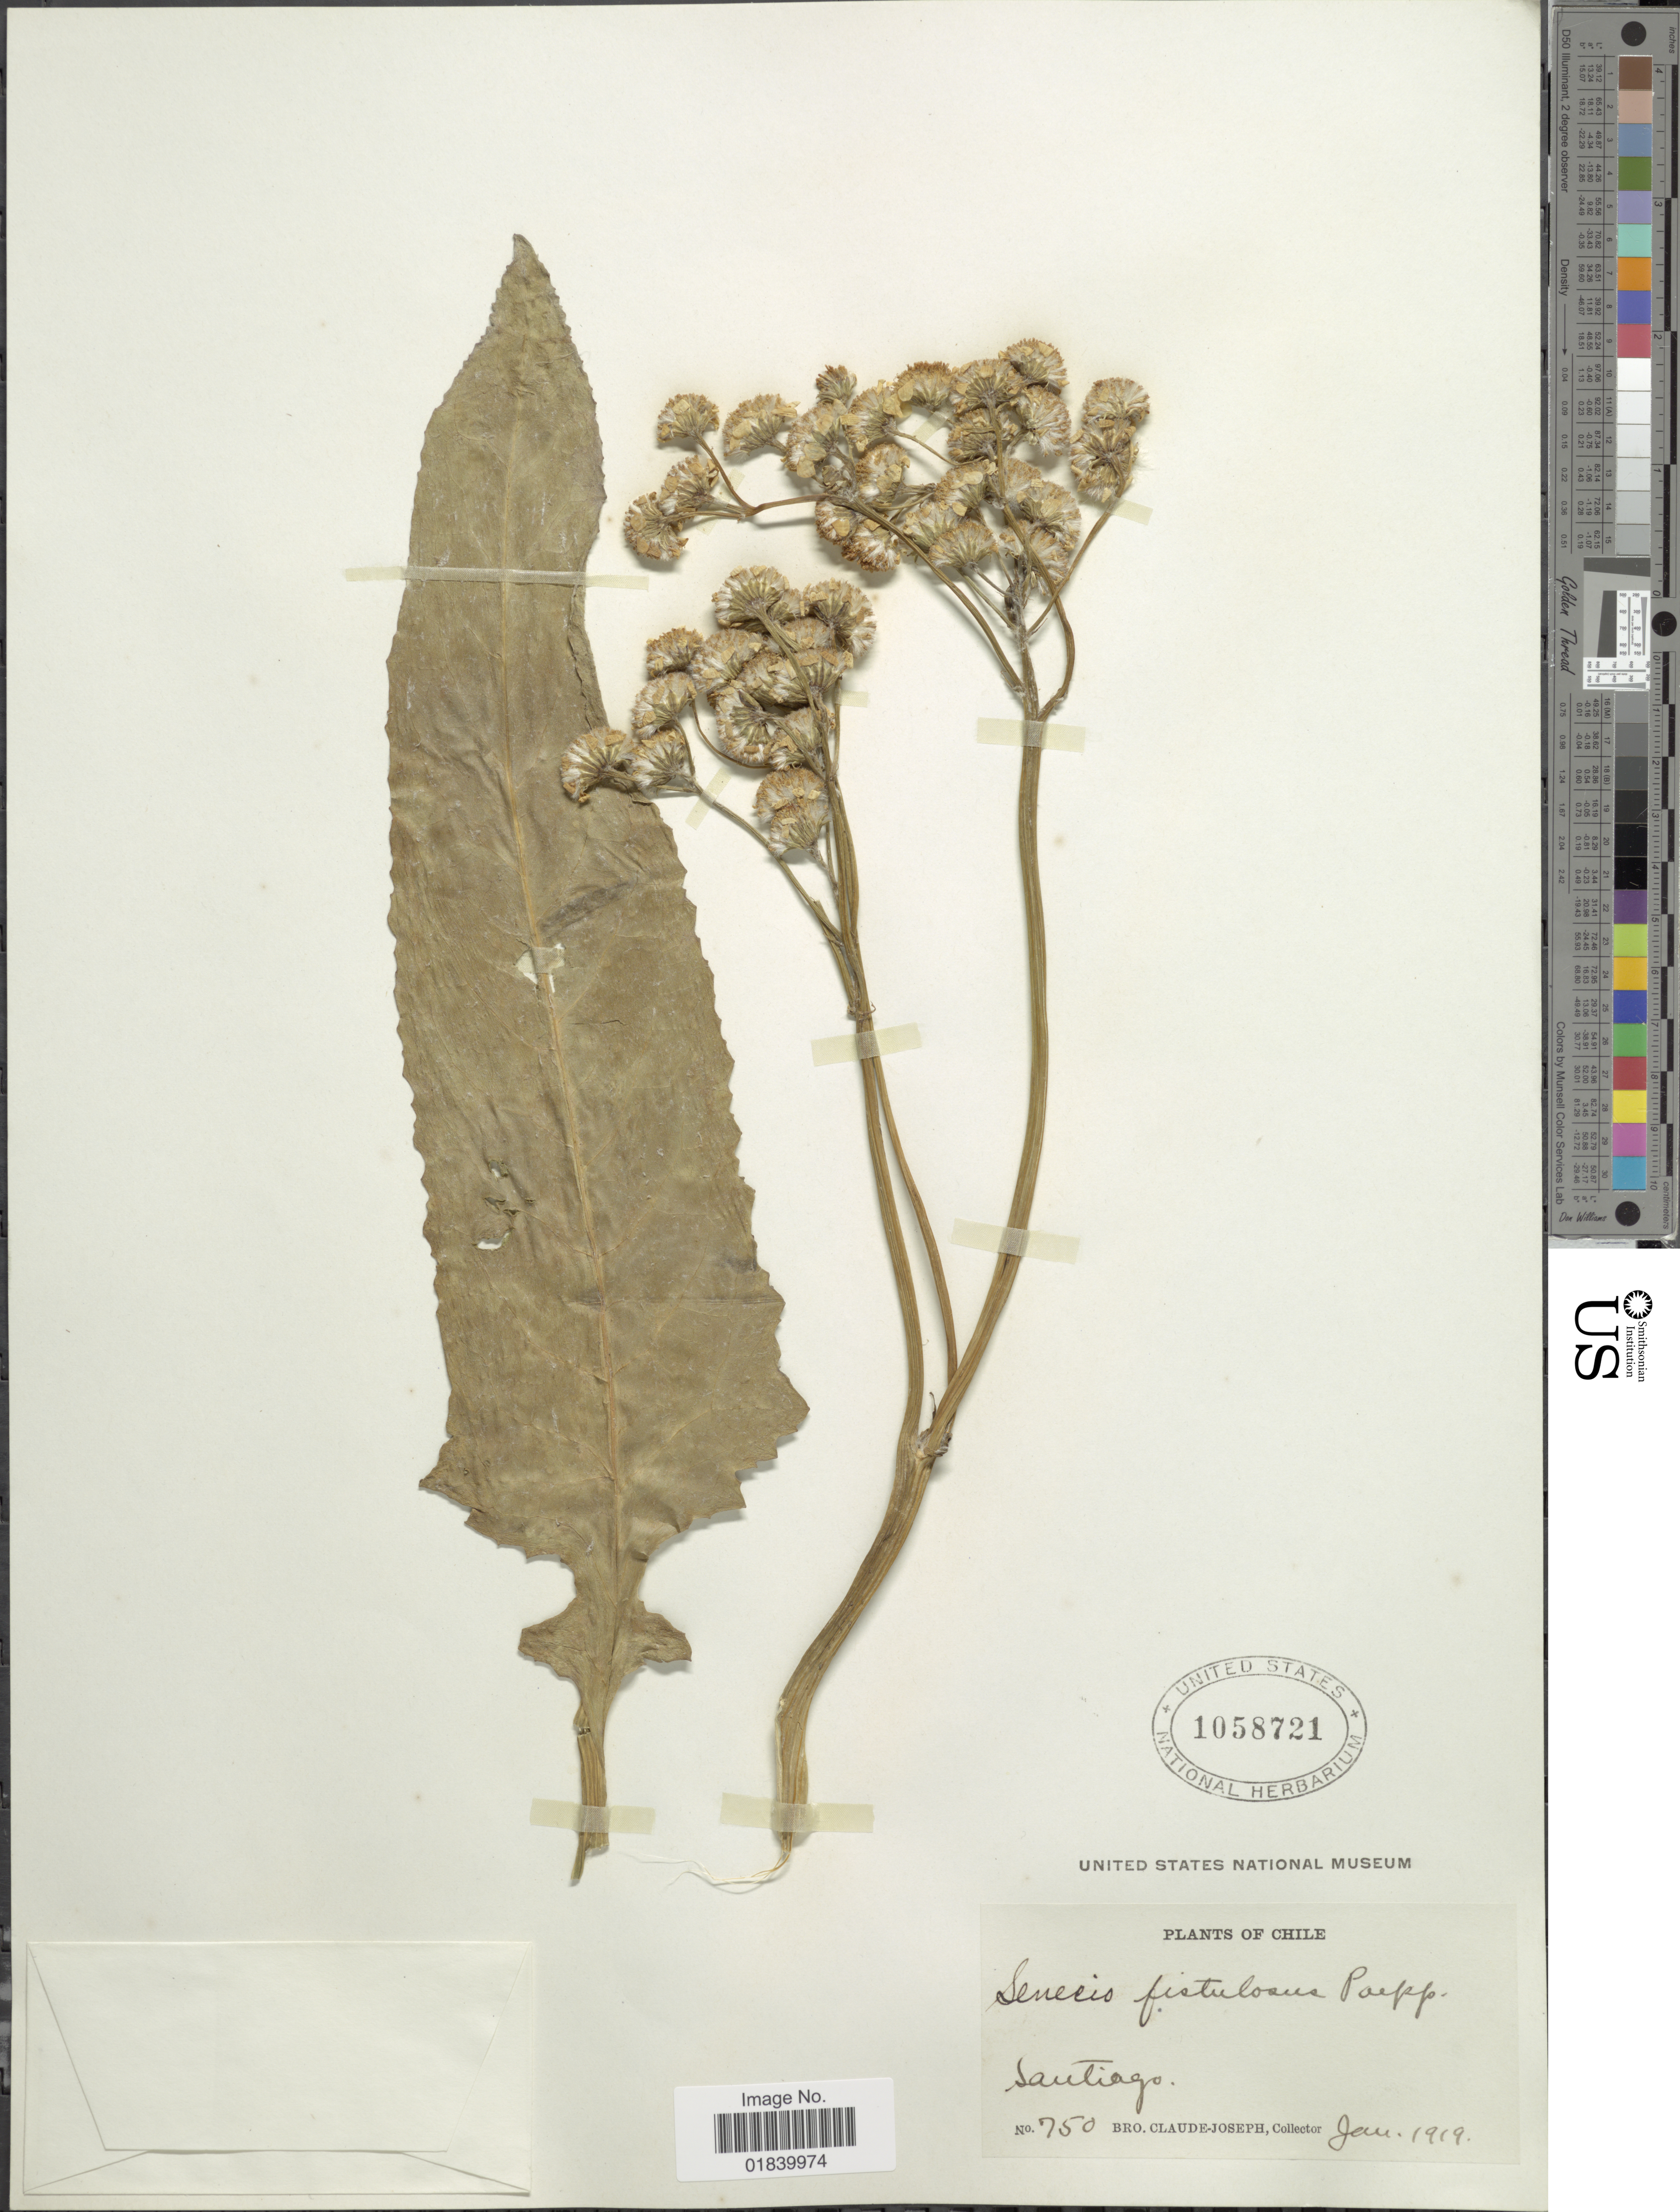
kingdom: Plantae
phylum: Tracheophyta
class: Magnoliopsida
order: Asterales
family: Asteraceae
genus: Senecio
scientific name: Senecio fistulosus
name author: Poepp. ex Less.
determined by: Salomon, Luciana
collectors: Bro. Claude-Joseph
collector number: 750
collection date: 1919-01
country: Chile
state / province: Región Metropolitana (RM)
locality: Santiago. Chile.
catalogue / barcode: US 1058721